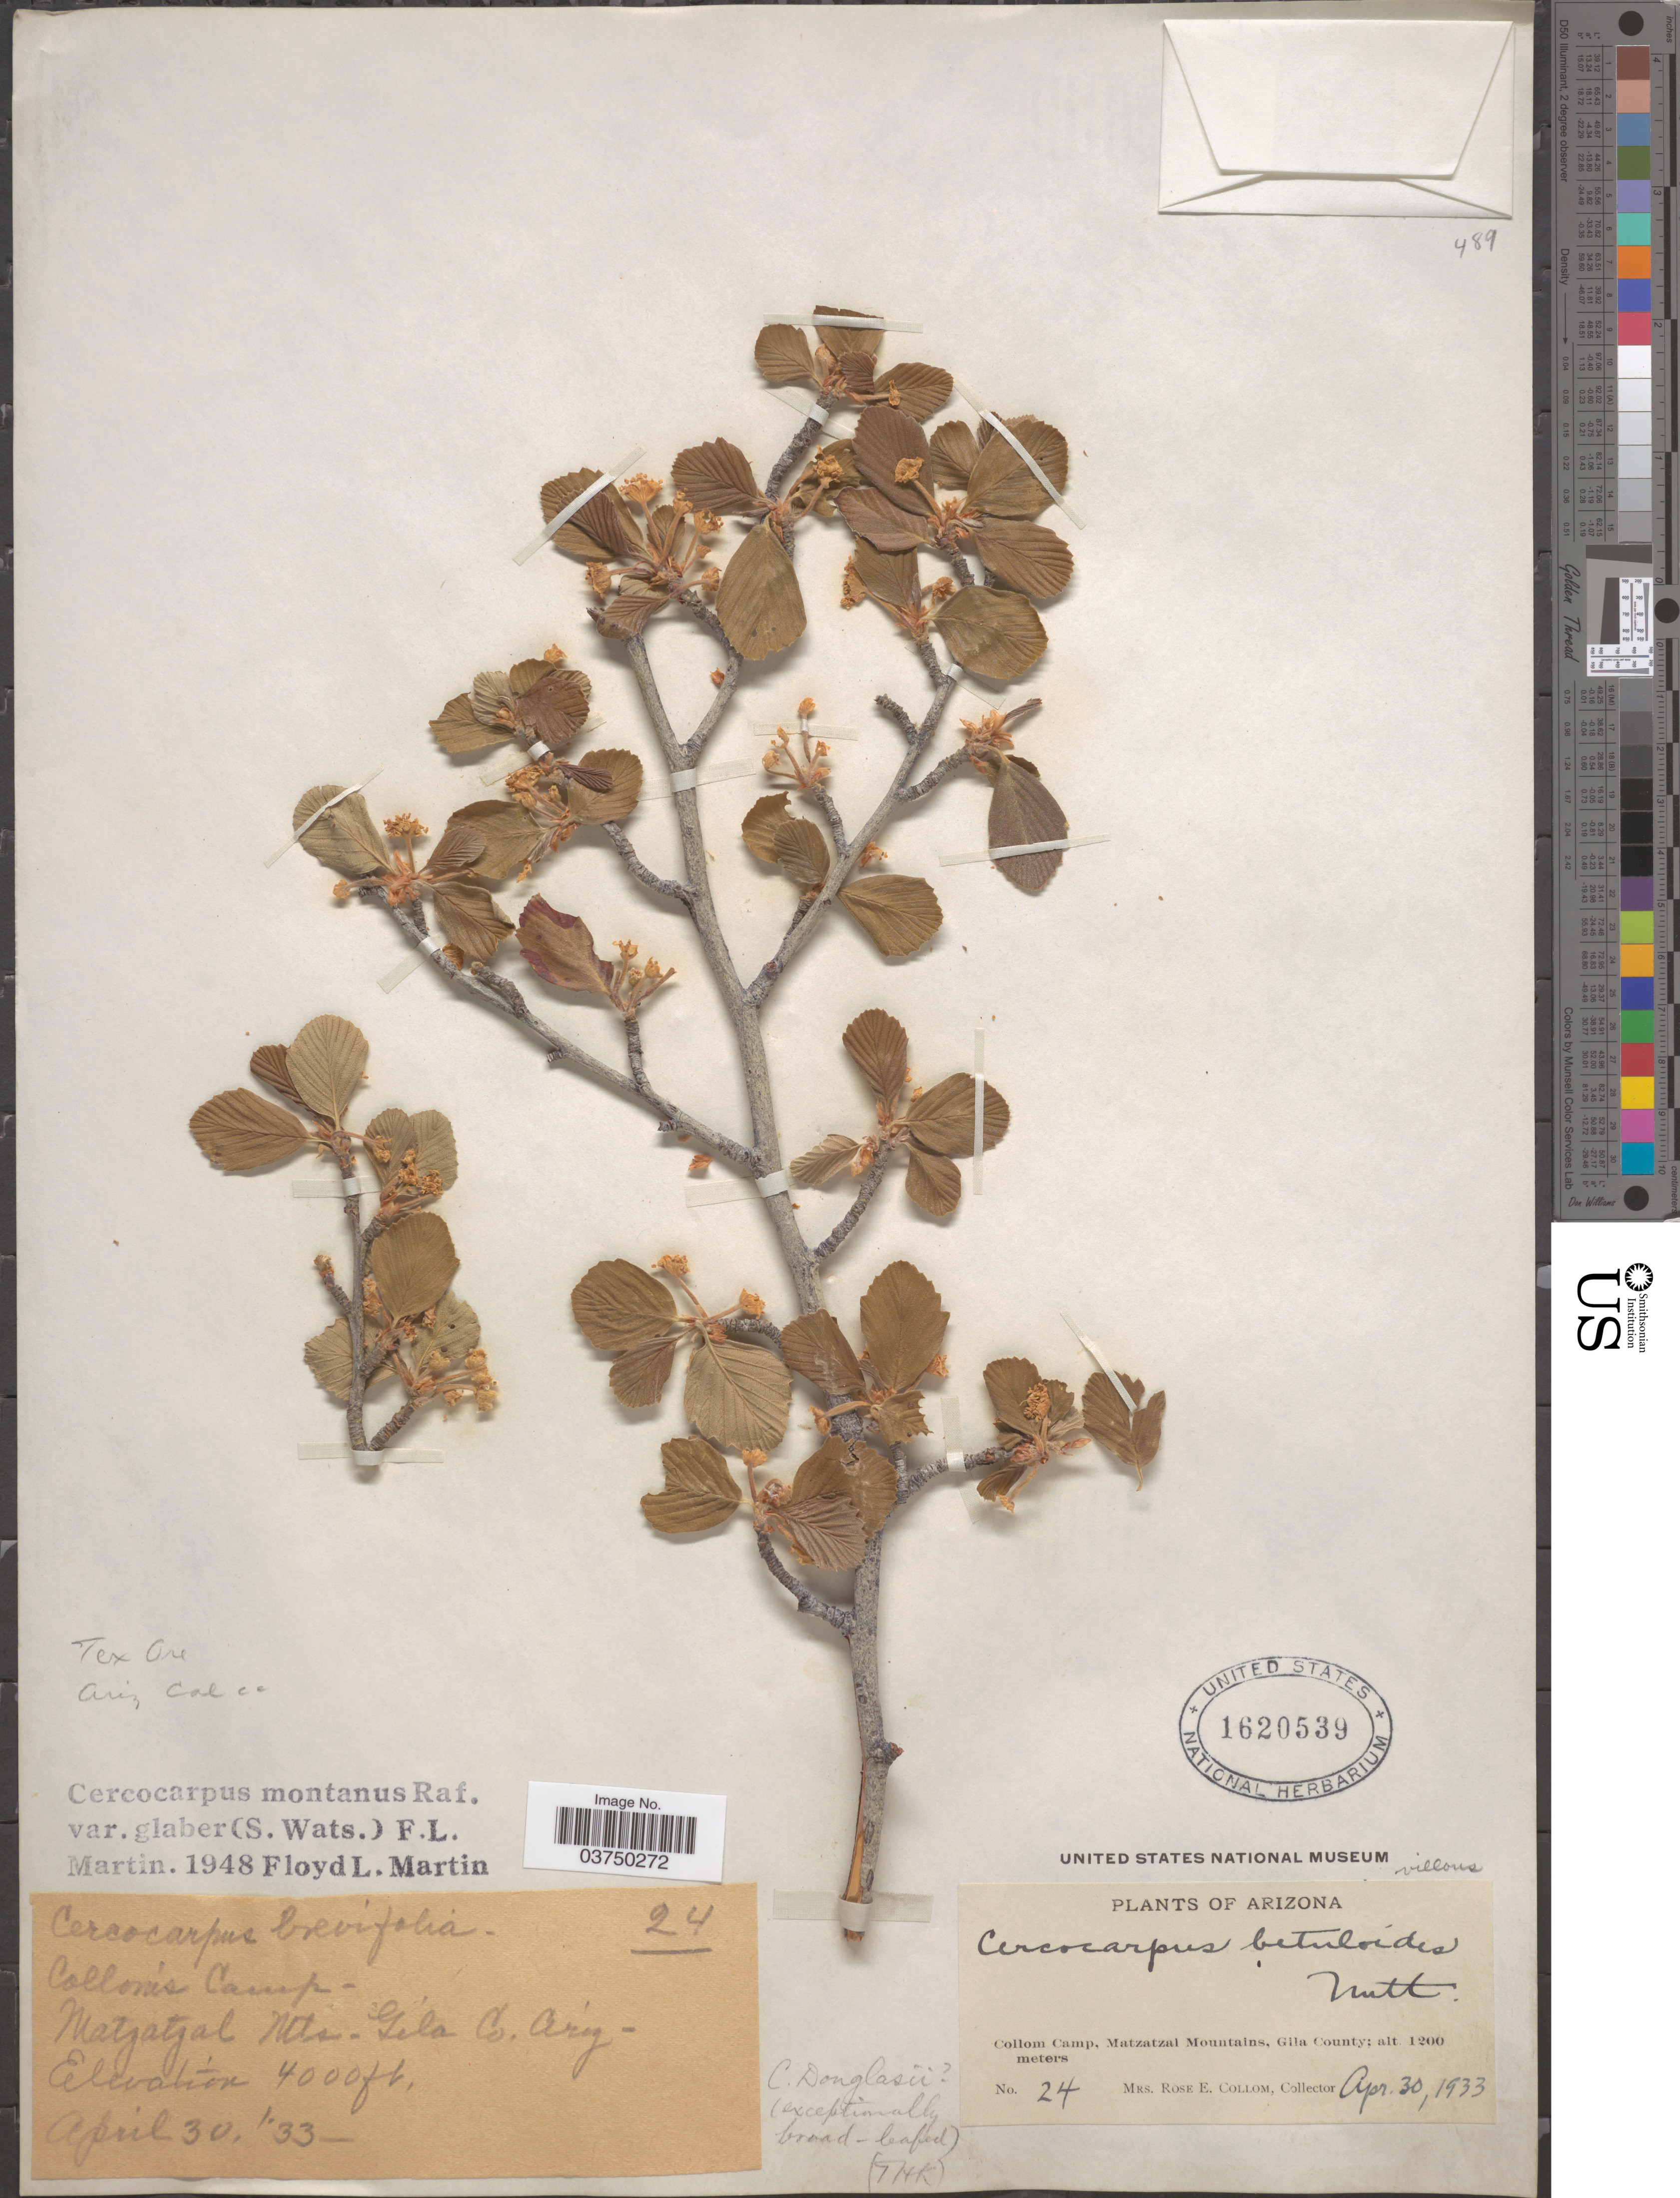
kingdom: Plantae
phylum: Tracheophyta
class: Magnoliopsida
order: Rosales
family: Rosaceae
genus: Cercocarpus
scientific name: Cercocarpus montanus var. glaber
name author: (S. Watson) F.L. Martin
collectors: R. E. Collom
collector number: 24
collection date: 1933-04-30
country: United States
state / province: Arizona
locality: Collom Camp, Matzatzal Mountains, Gila County.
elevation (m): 1219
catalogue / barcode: US 1620539